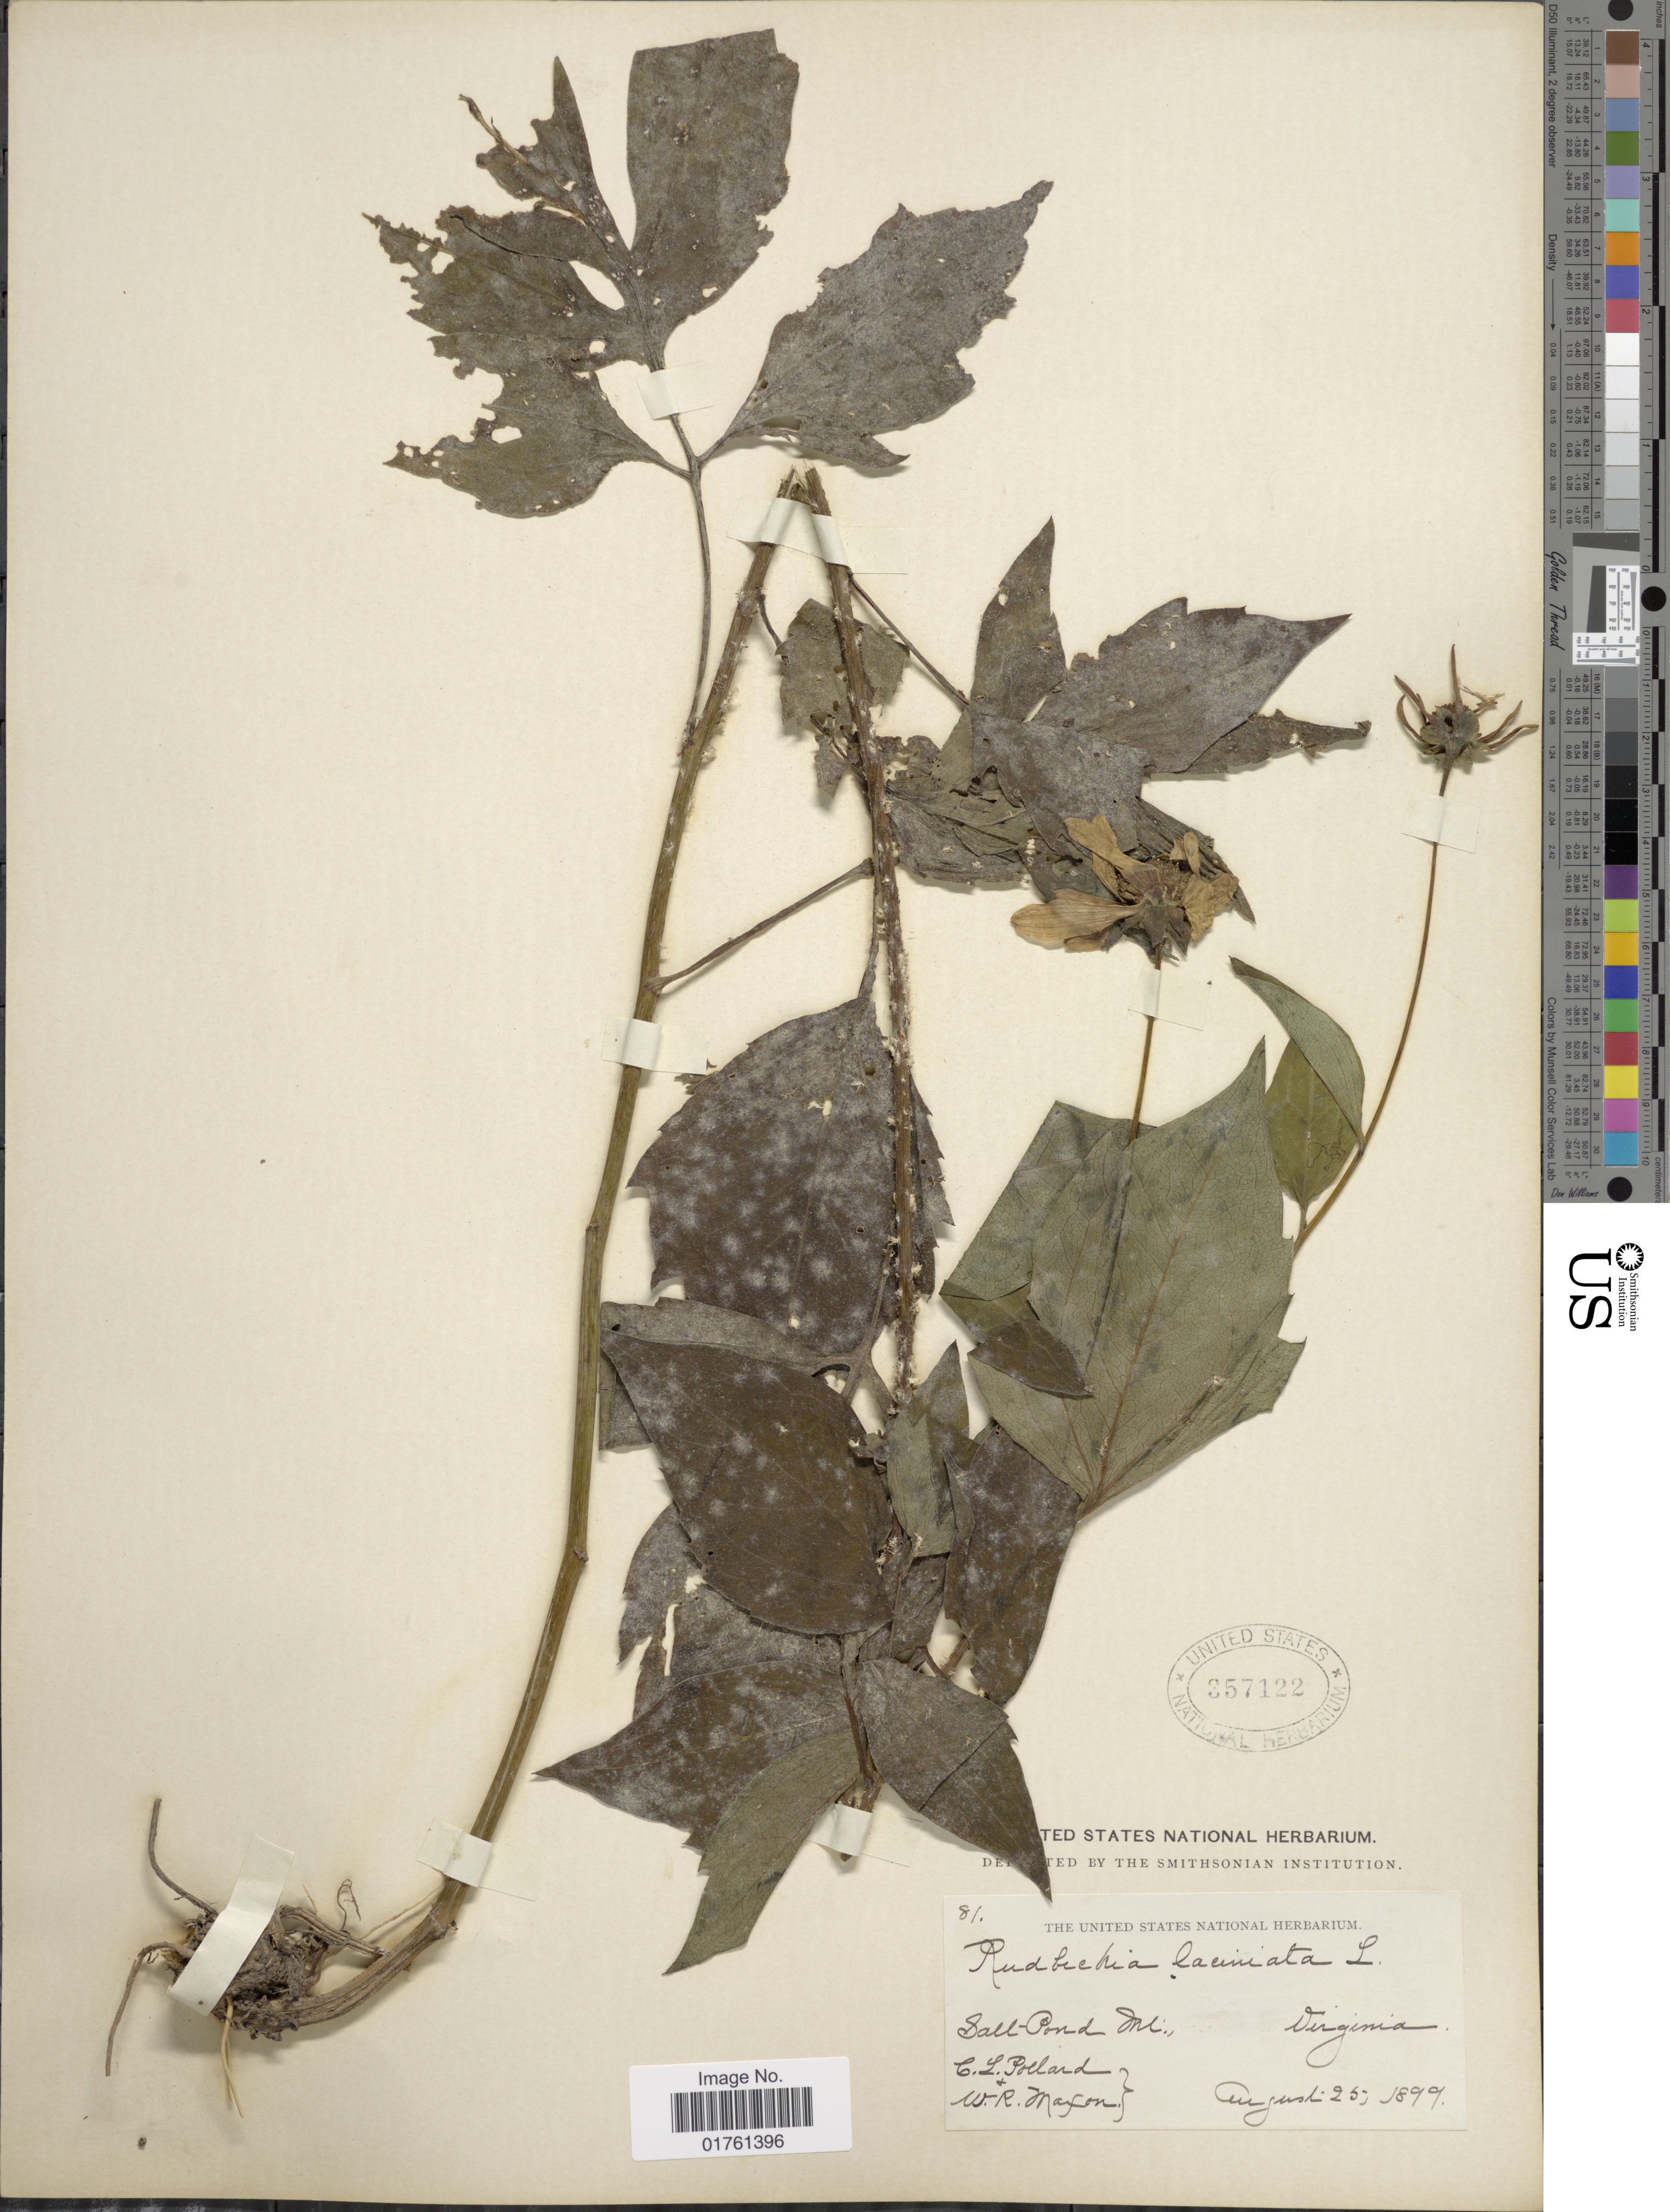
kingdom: Plantae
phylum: Tracheophyta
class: Magnoliopsida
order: Asterales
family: Asteraceae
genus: Rudbeckia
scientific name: Rudbeckia laciniata var. humulis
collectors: C. L. Pollard & W. R. Maxon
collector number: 81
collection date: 1899-08-25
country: United States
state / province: Virginia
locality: Sall-Pond Mt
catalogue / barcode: US 357122